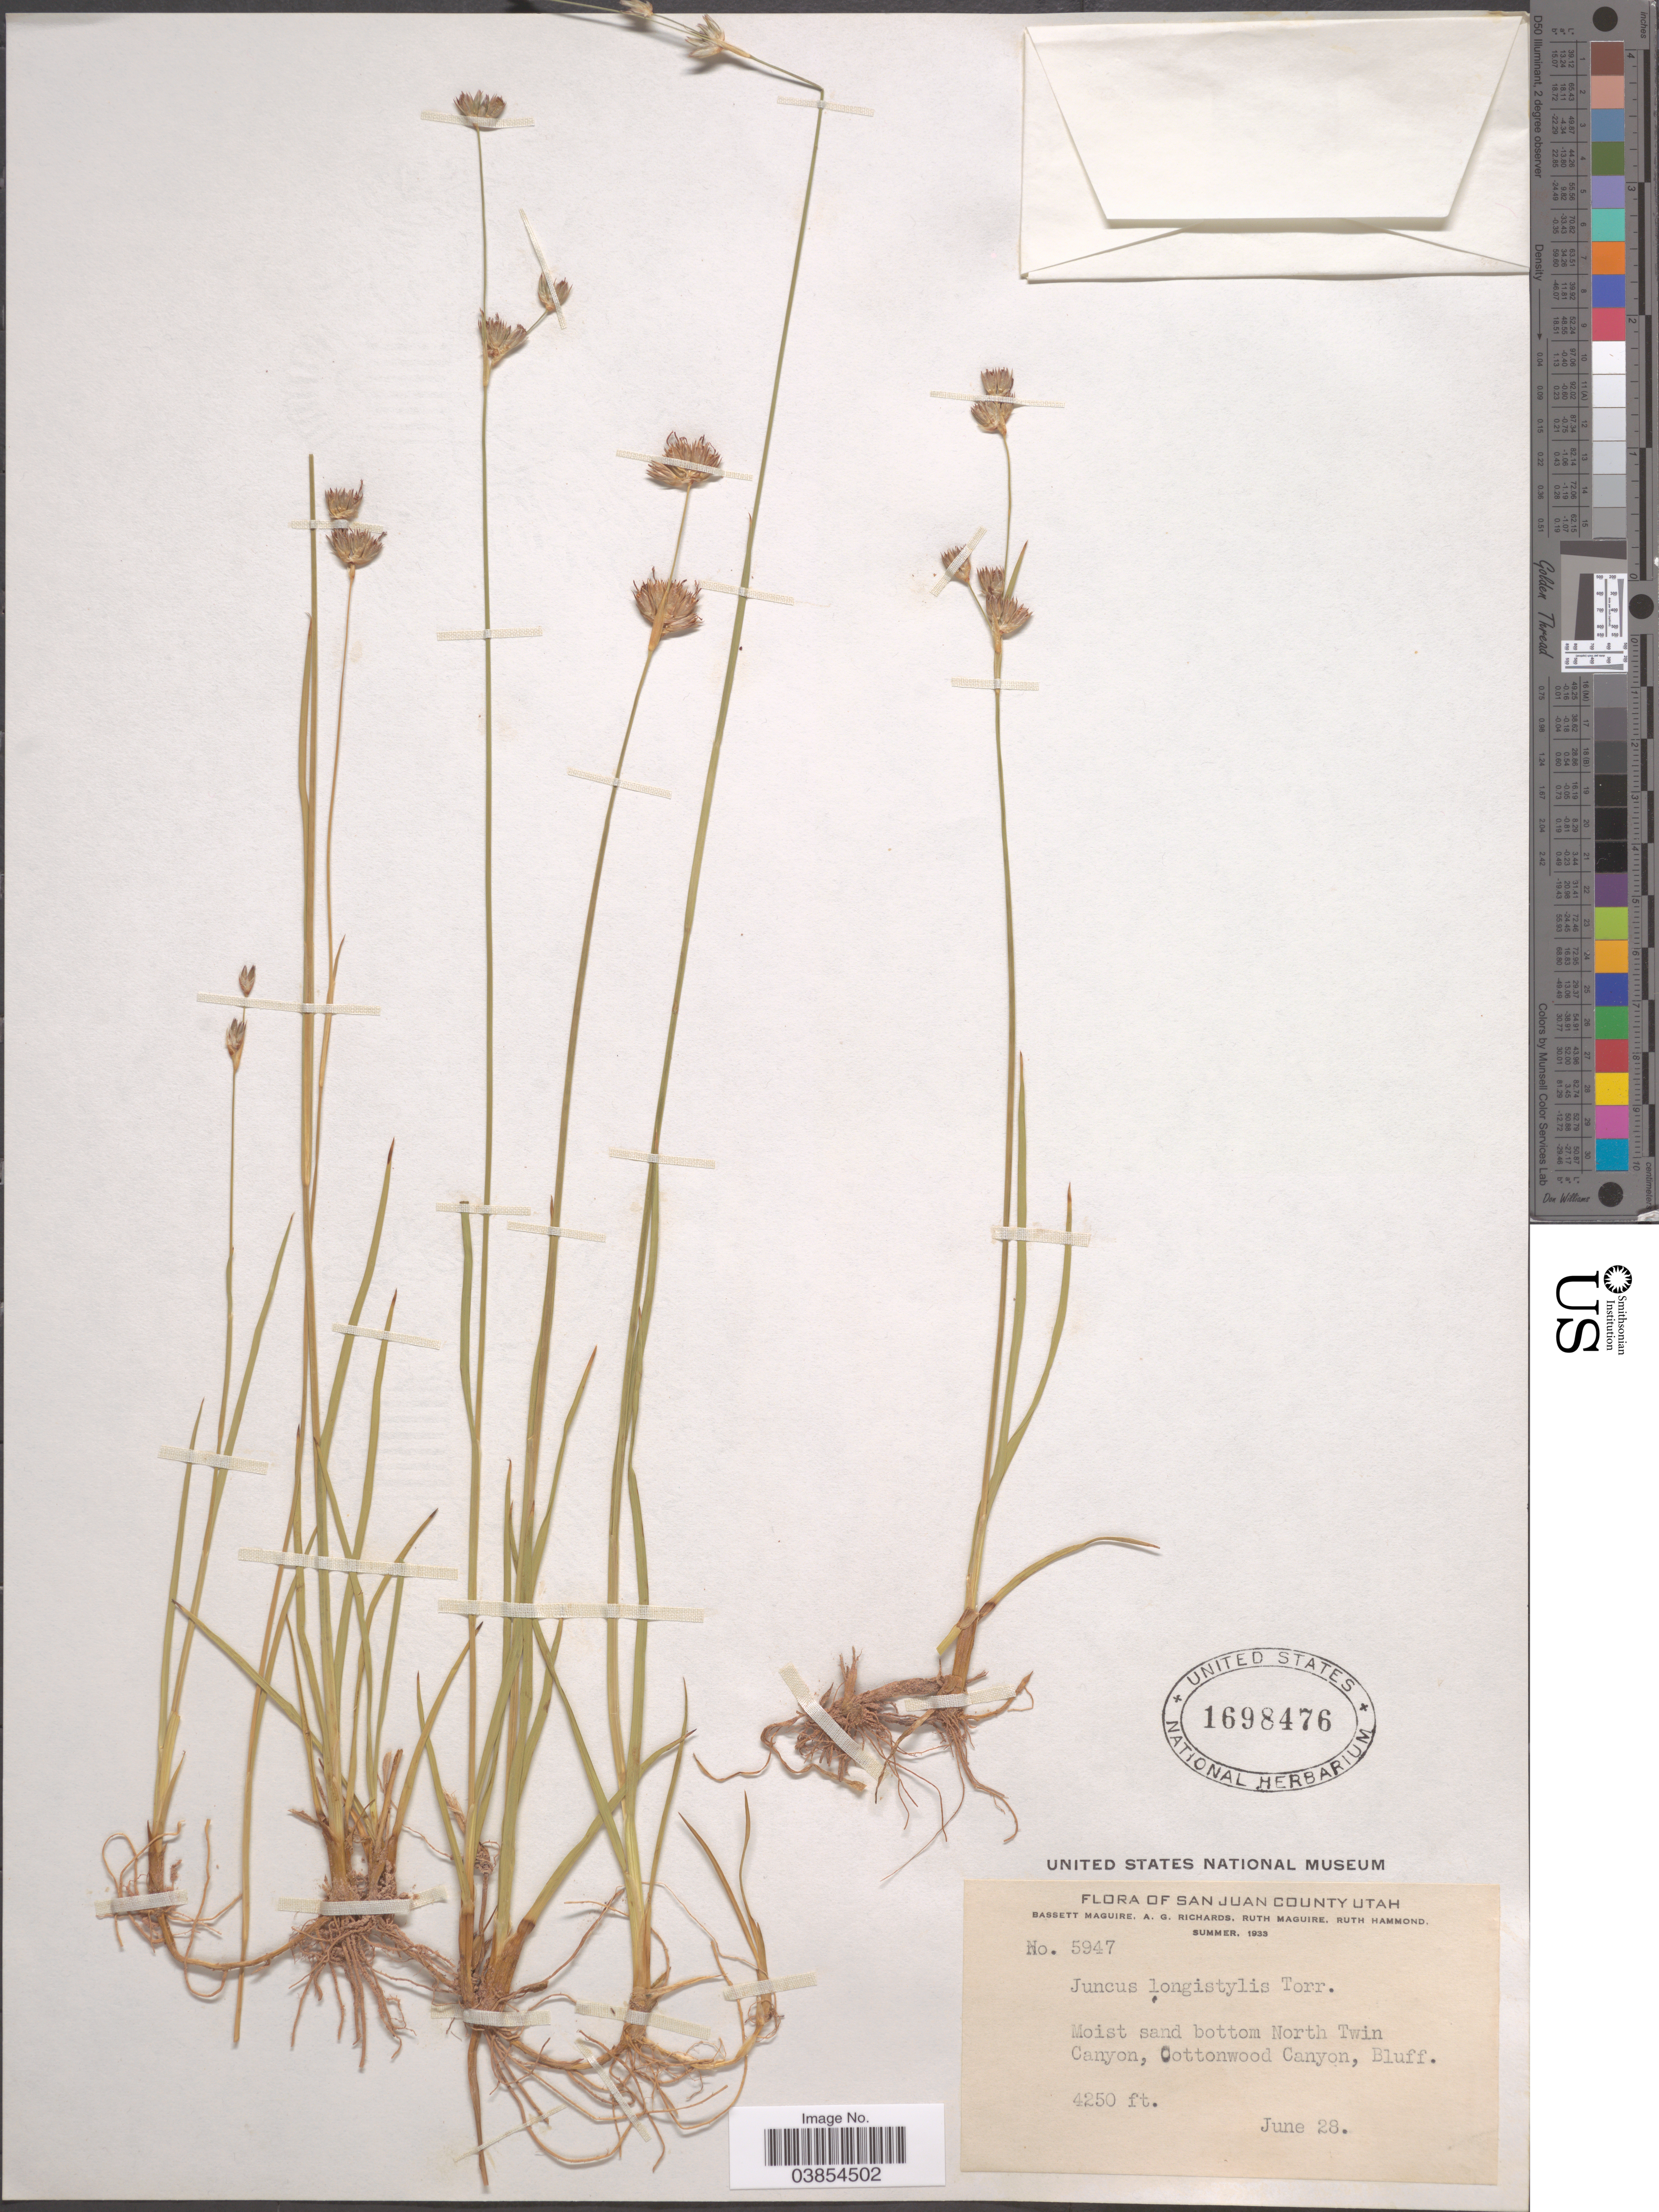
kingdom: Plantae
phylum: Tracheophyta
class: Liliopsida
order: Poales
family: Juncaceae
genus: Juncus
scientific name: Juncus longistylis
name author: Torr.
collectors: B. Maguire, A. Richards, R. R. Maguire & R. Hammond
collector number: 5947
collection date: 1933-06-28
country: United States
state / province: Utah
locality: San Juan County. North Twin Canyon, Cottonwood Canyon, Bluff.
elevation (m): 1295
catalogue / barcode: US 1698476